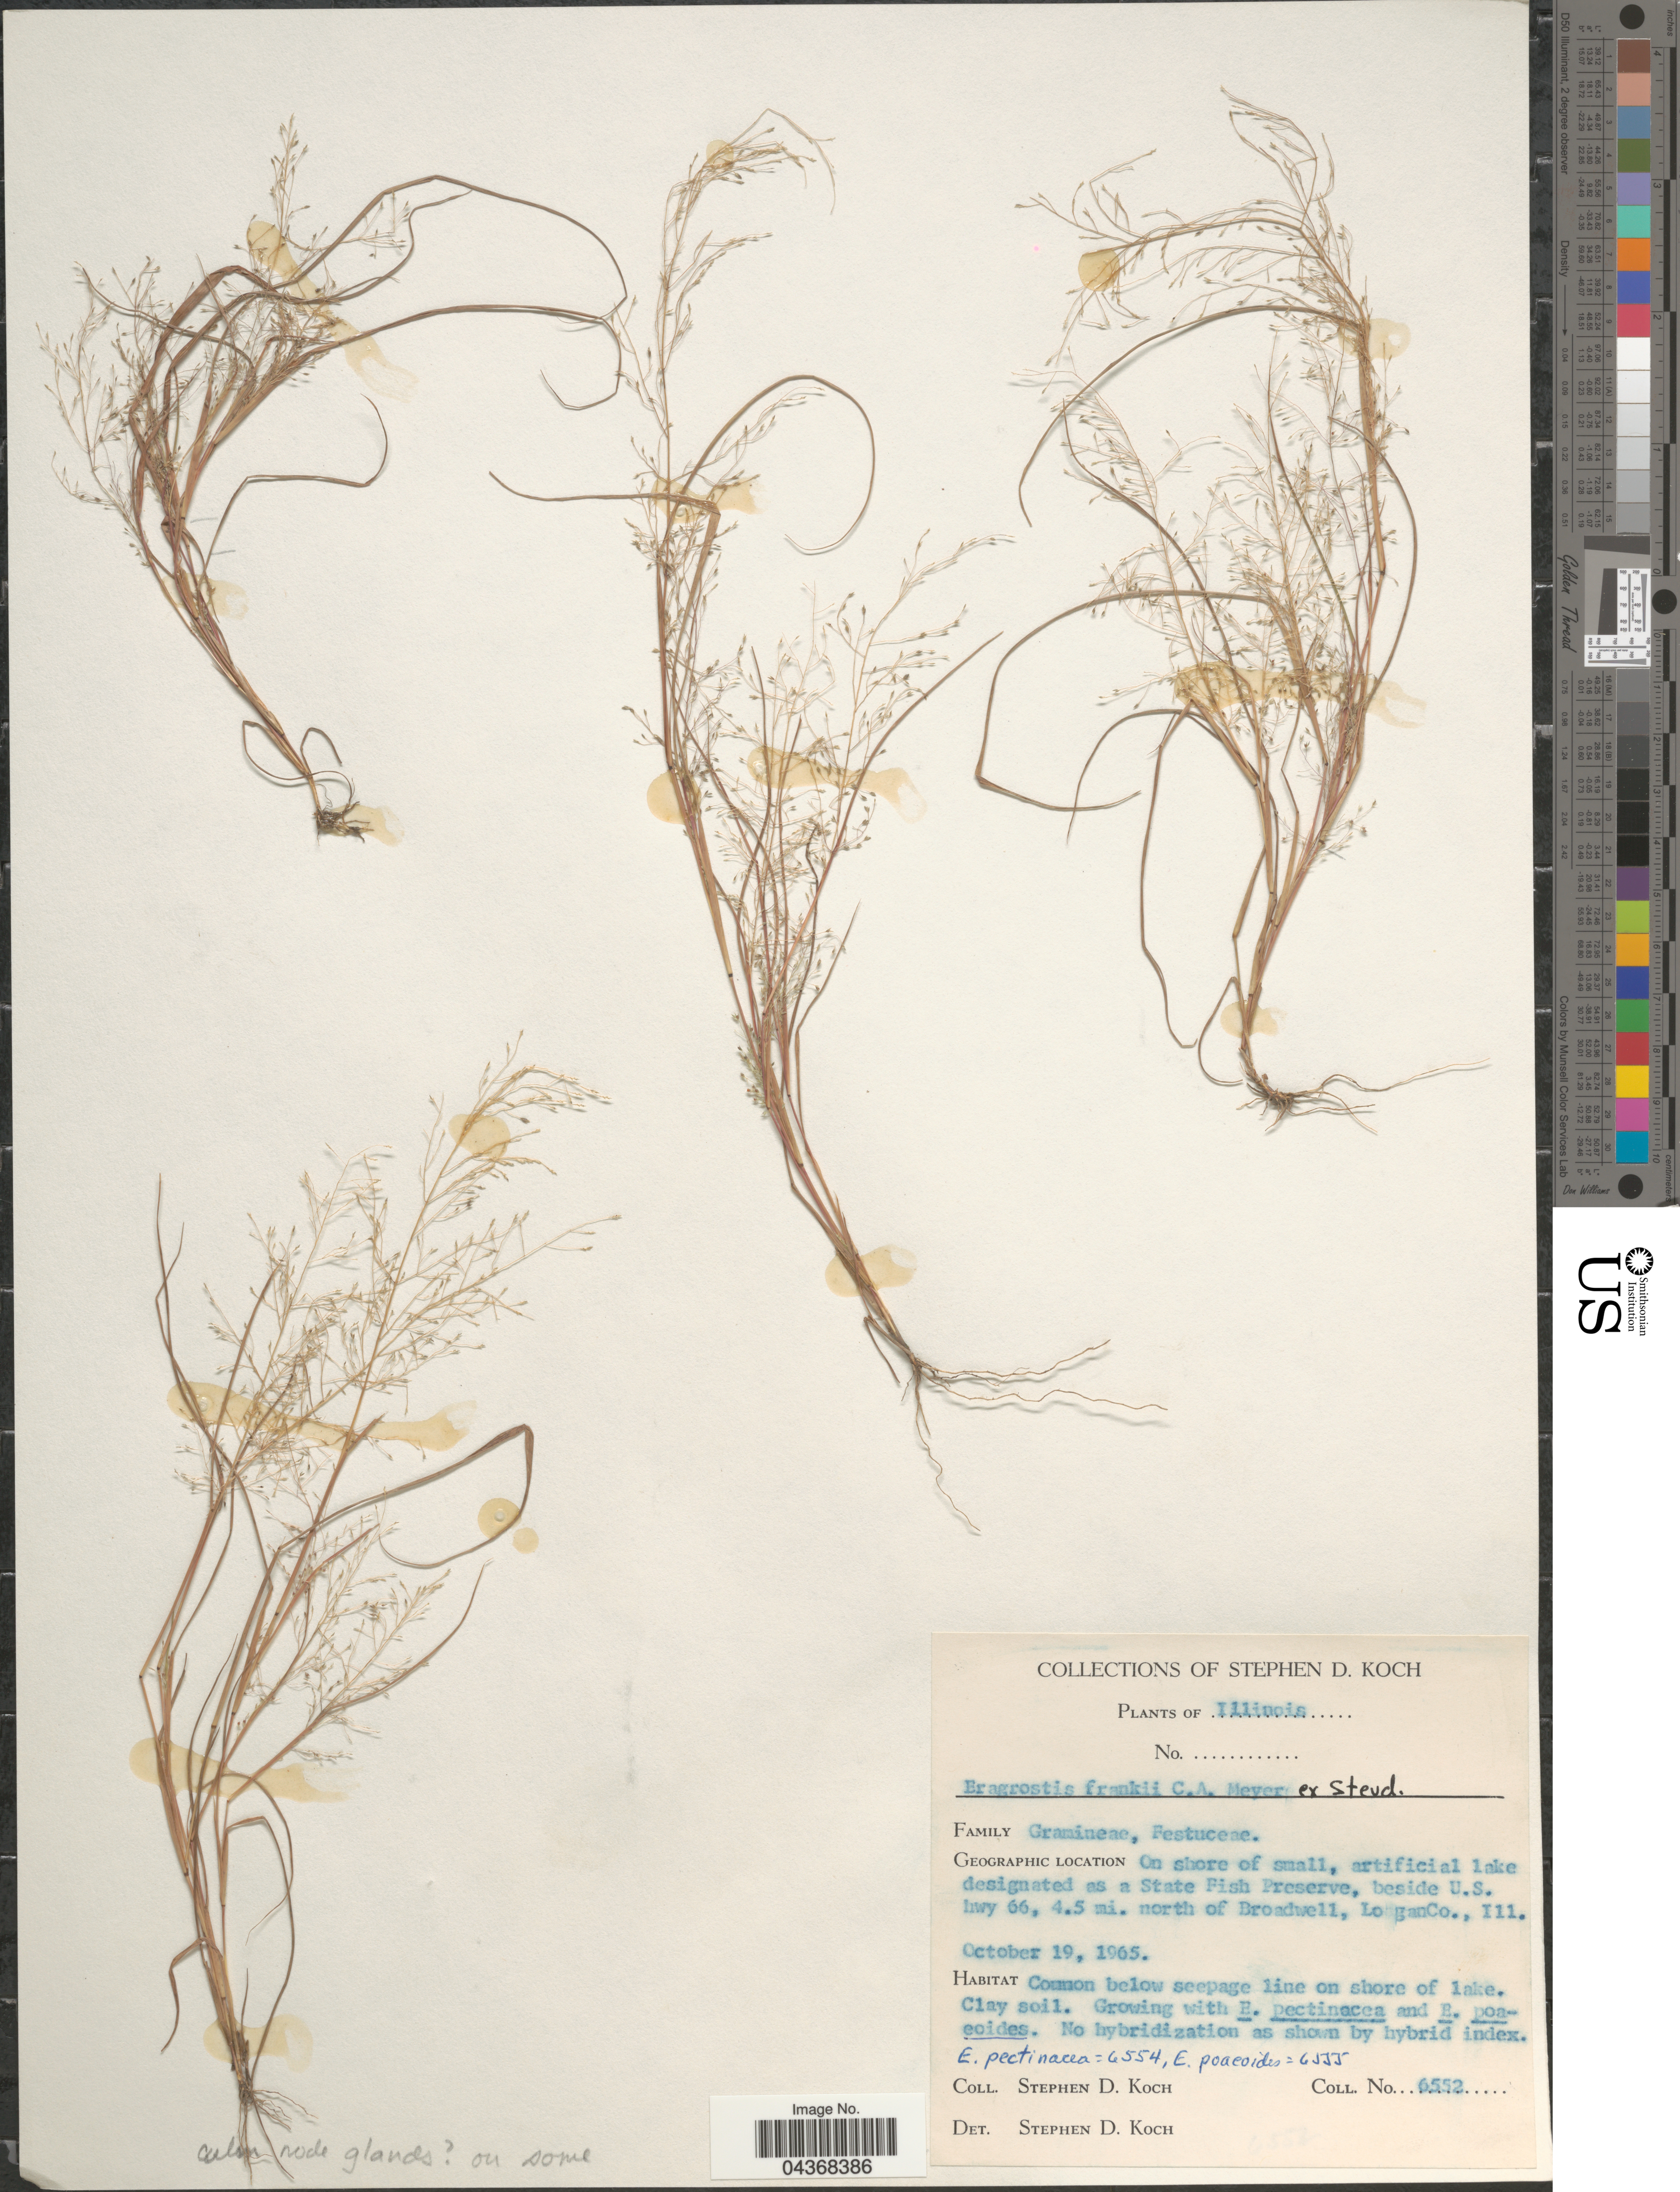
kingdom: Plantae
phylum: Tracheophyta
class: Liliopsida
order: Poales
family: Poaceae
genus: Eragrostis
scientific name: Eragrostis frankii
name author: C.A. Mey. ex Steud.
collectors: S. D. Koch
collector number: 6552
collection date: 1965-10-19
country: United States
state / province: Illinois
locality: On shore of small, artificial lake designated as a State Fish Preserve, beside U. S. hwy 66, 4.5 mi. north of Broadwell, Logan Co.